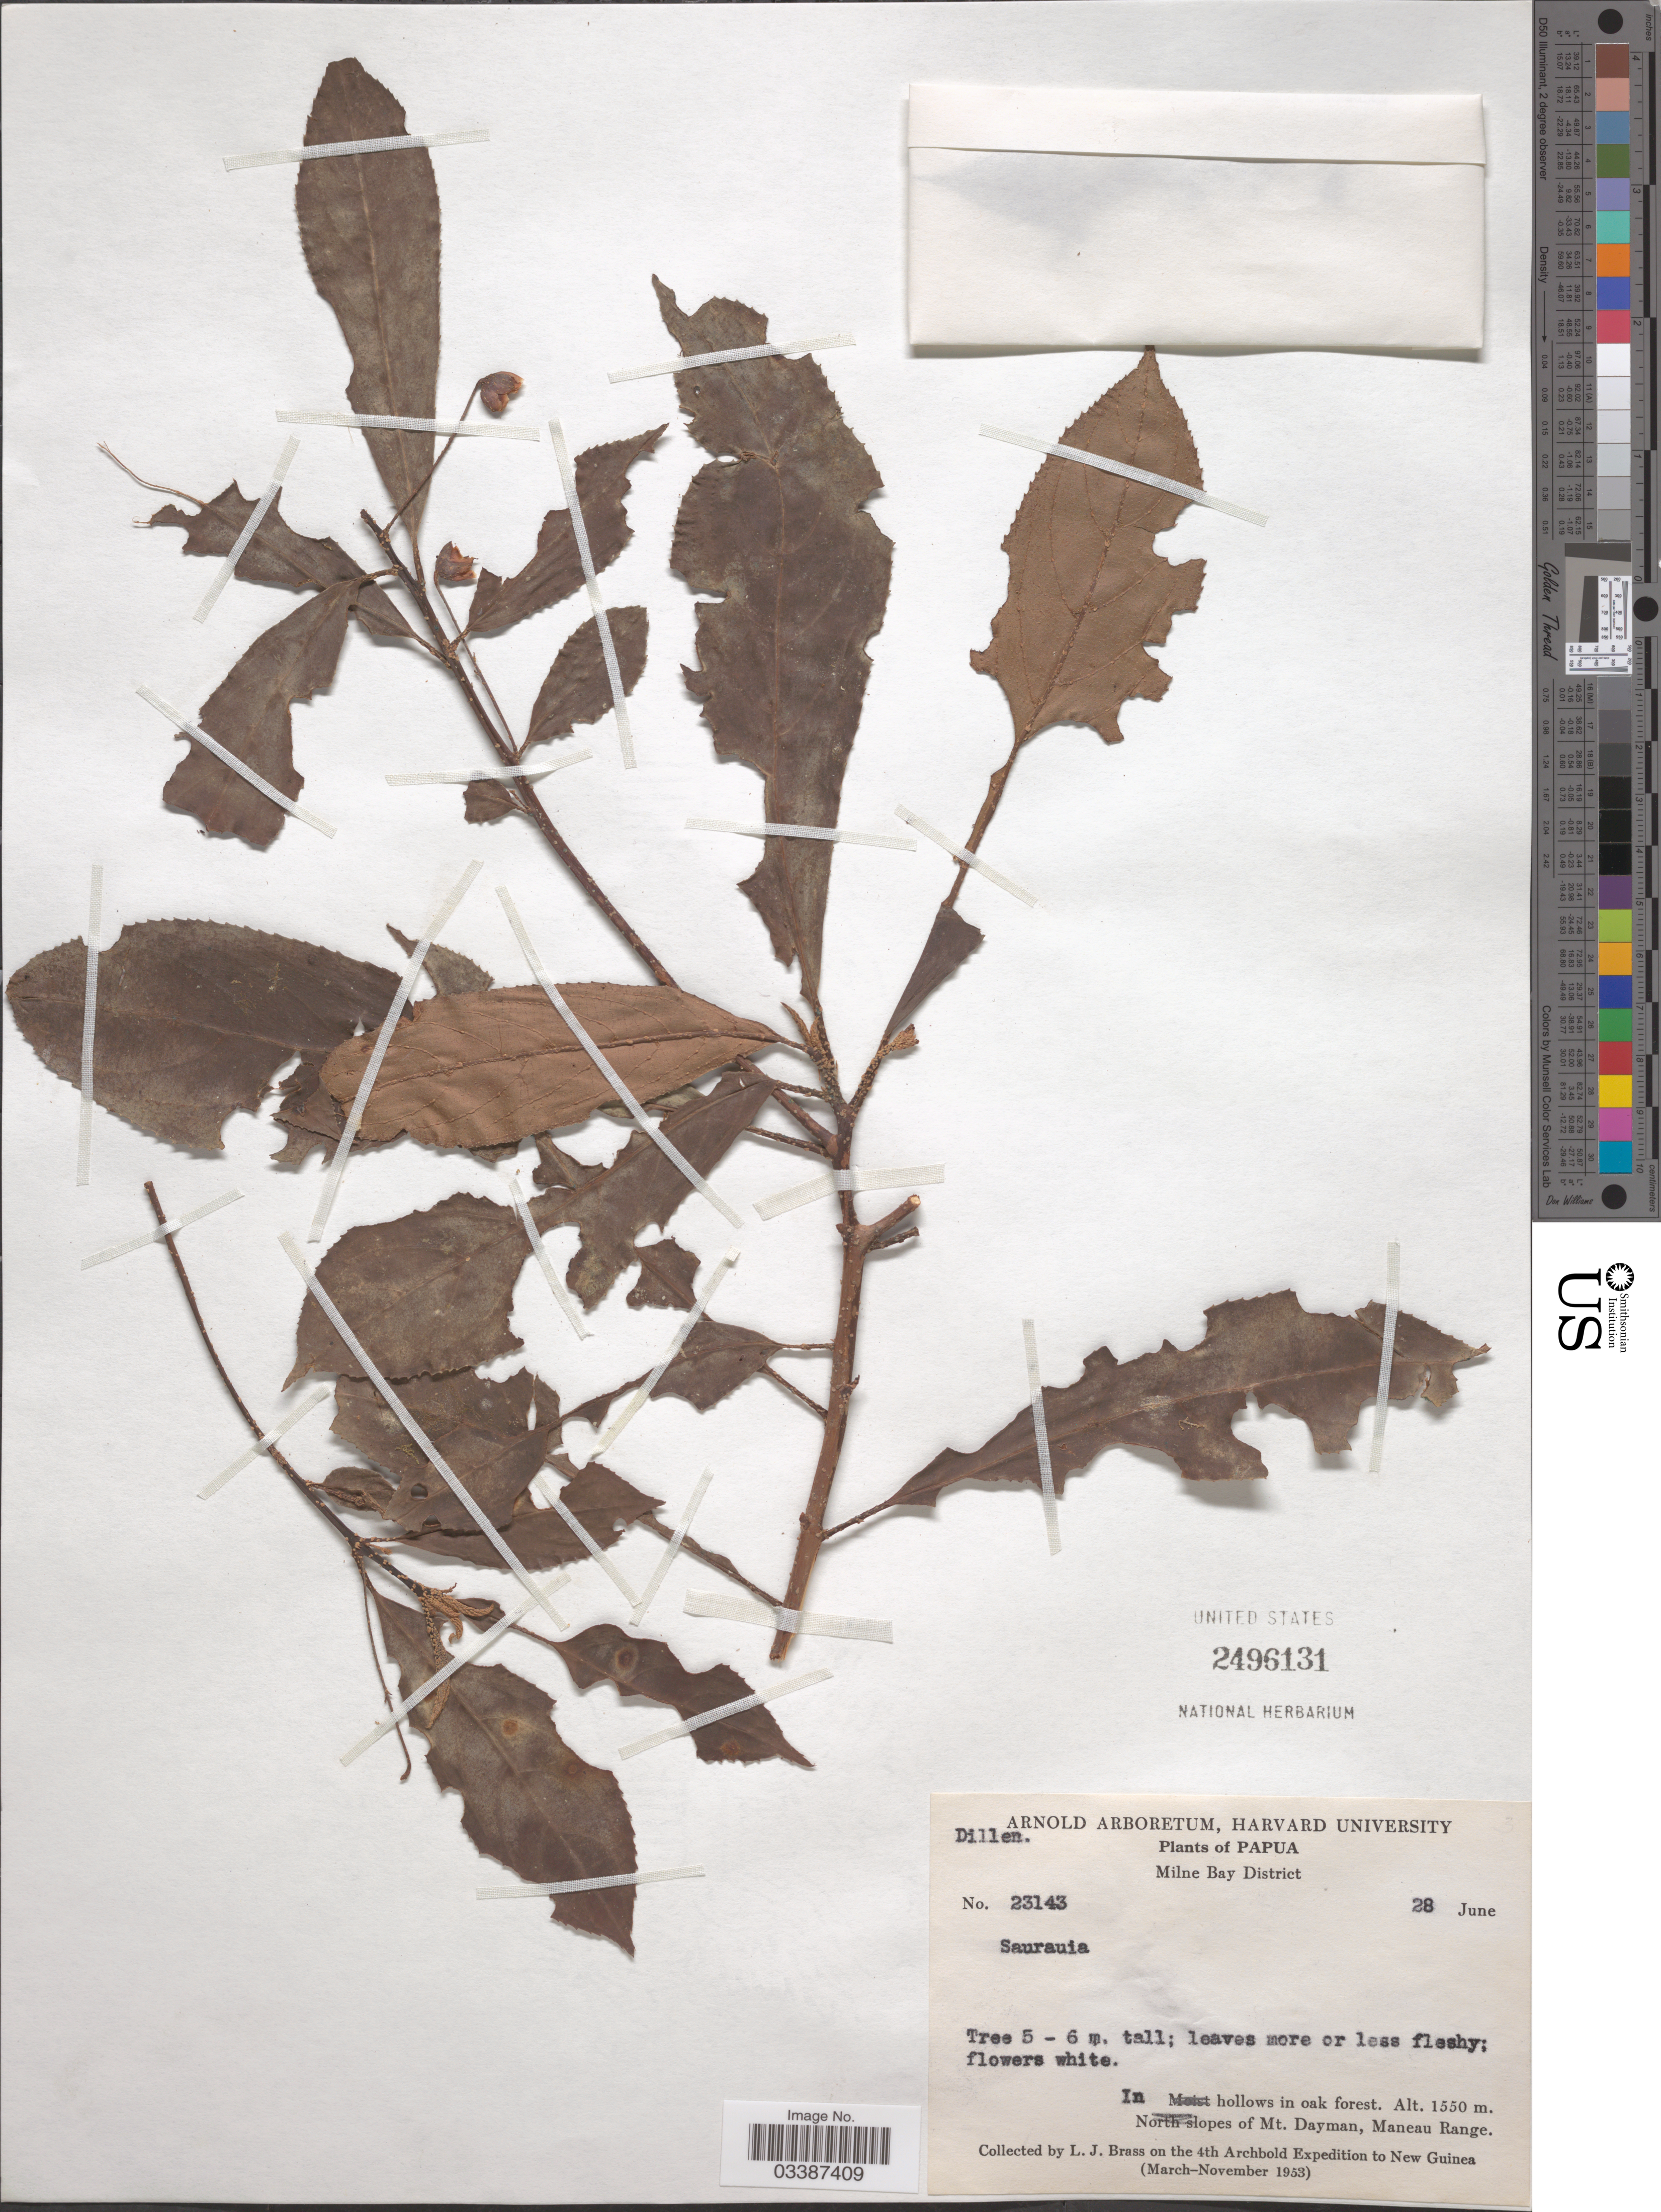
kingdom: Plantae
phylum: Tracheophyta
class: Magnoliopsida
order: Ericales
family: Actinidiaceae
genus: Saurauia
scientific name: Saurauia sp.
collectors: L. J. Brass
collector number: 23143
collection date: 1953-06-28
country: Papua New Guinea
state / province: Milne Bay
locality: Papua. Milne Bay District. North slopes of Mt. Dayman, Maneau Range. New Guinea.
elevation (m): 1550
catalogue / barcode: US 2496131